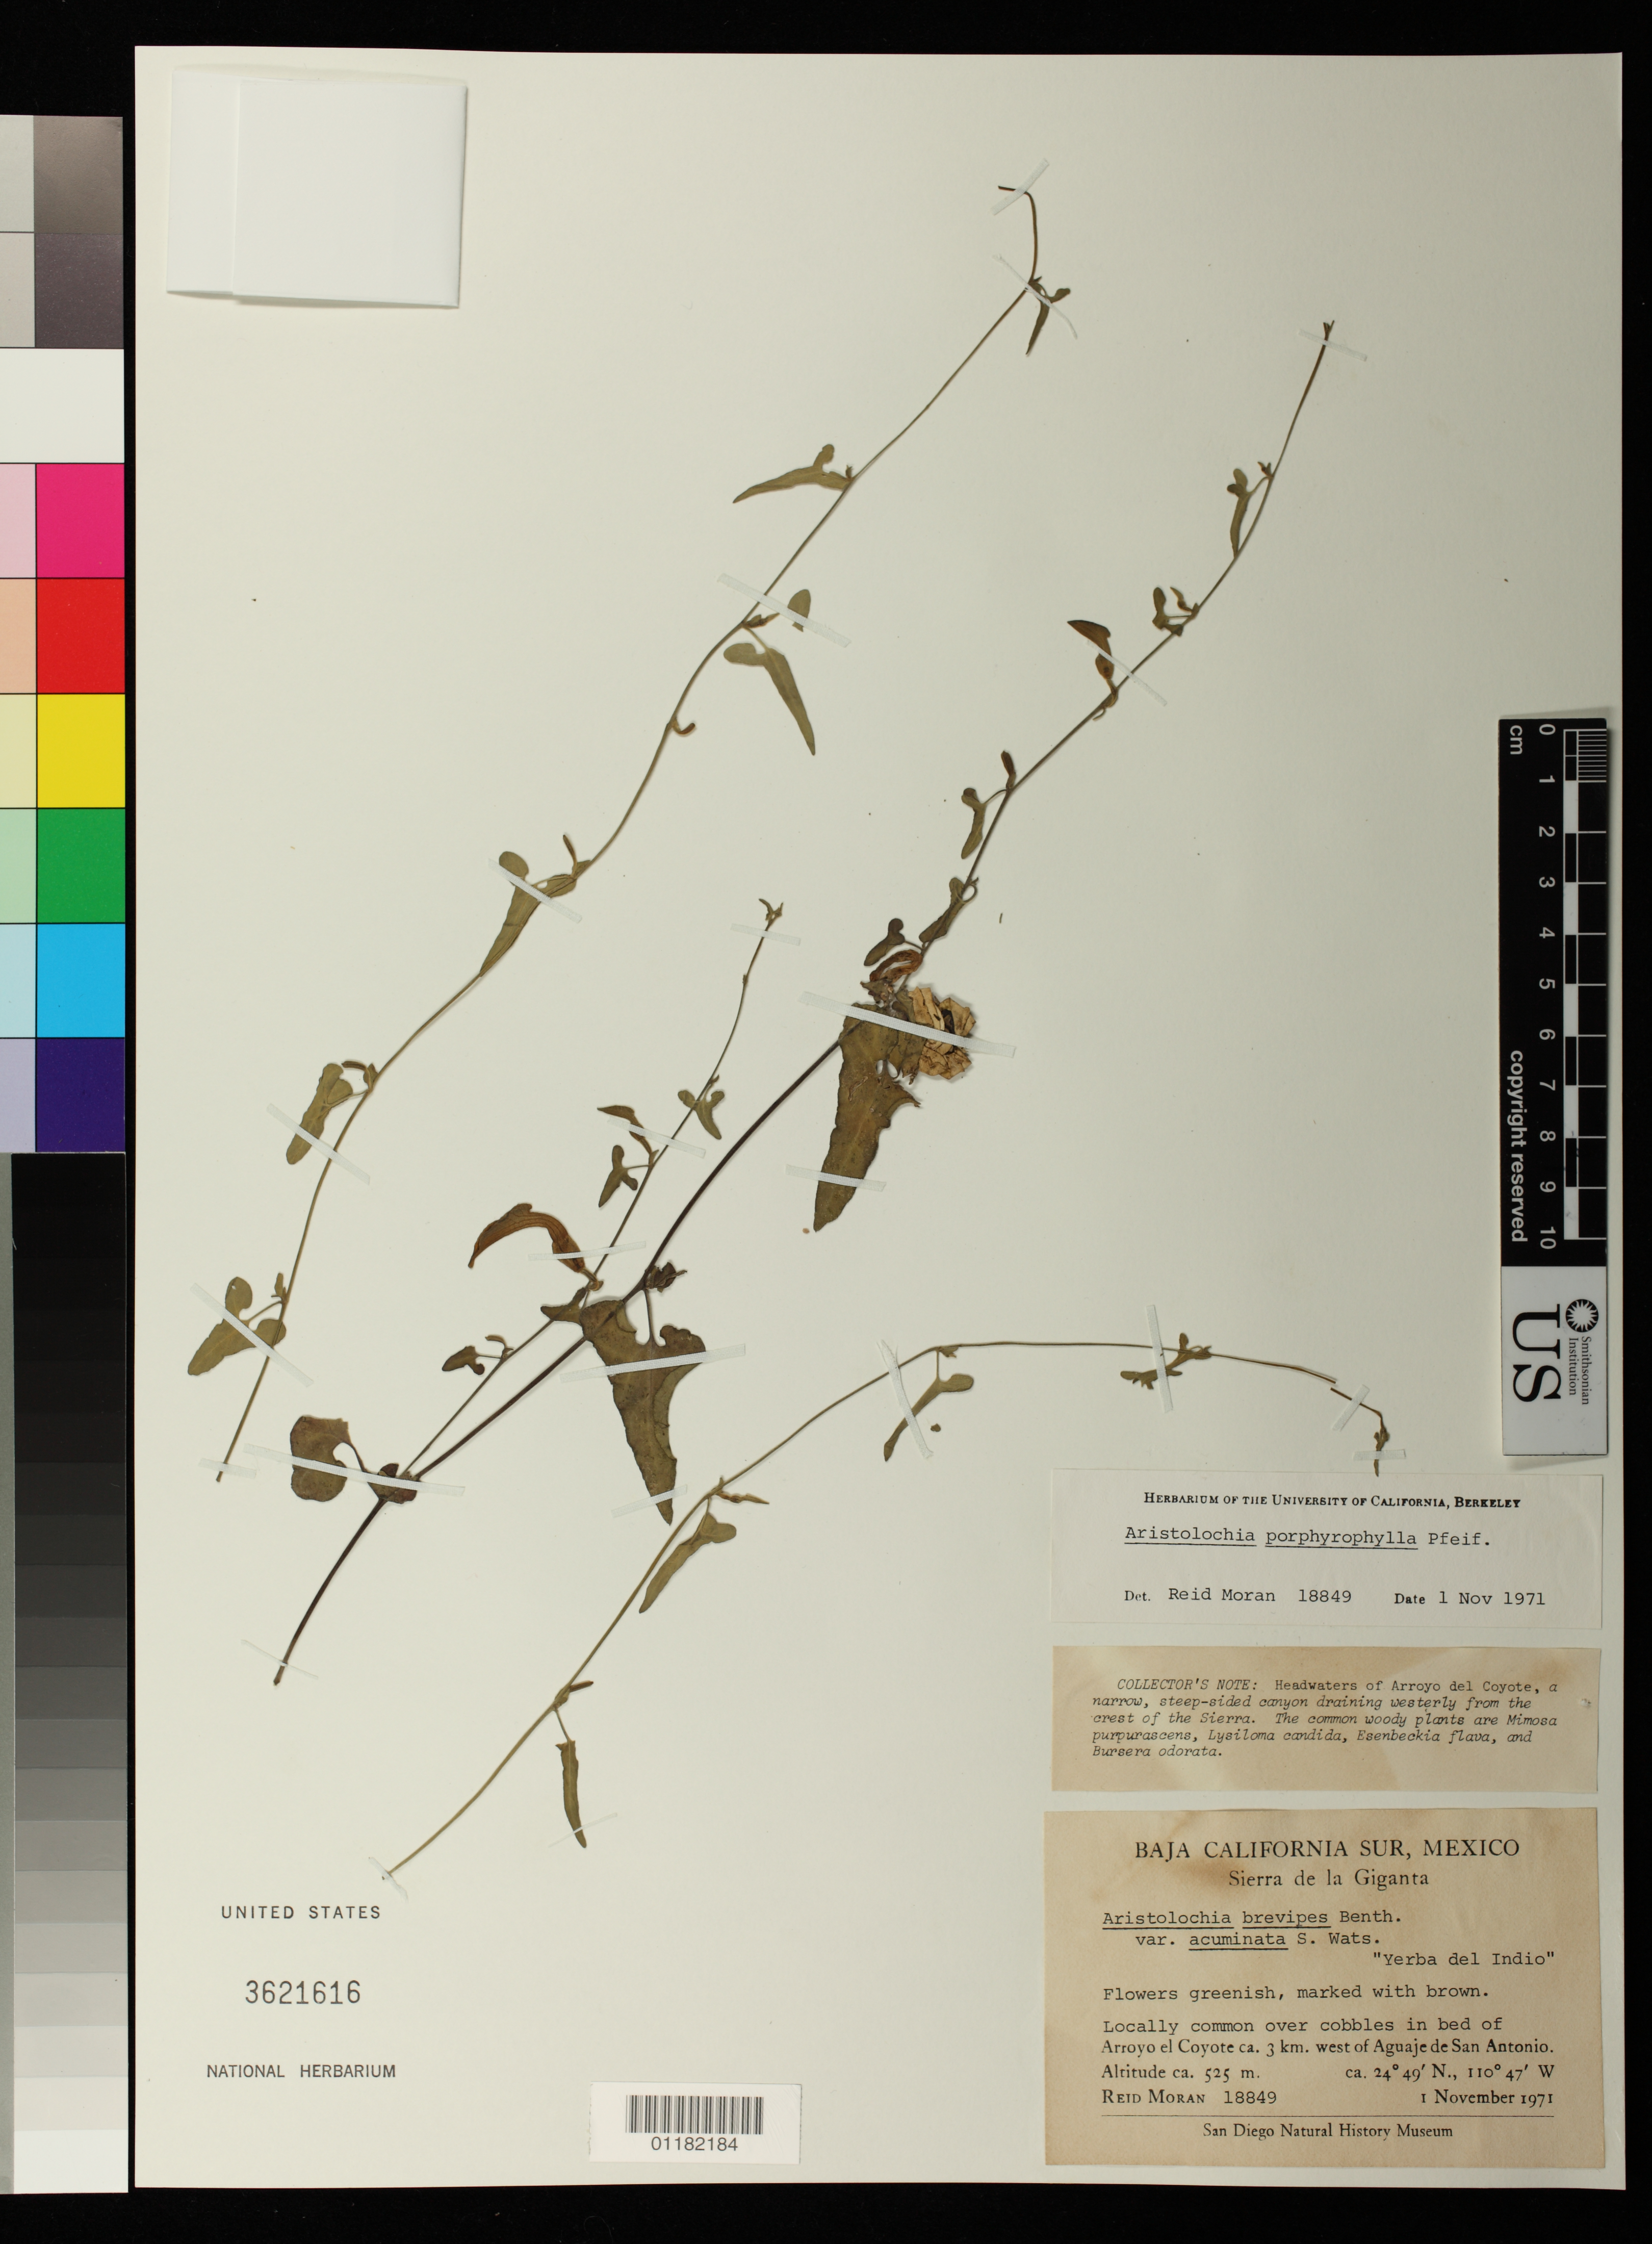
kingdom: Plantae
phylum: Tracheophyta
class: Magnoliopsida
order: Piperales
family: Aristolochiaceae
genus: Aristolochia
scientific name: Aristolochia watsonii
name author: Wooton & Standl.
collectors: R. V. Moran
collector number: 18849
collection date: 1971-11-01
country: Mexico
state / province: Baja California Sur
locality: Sierra de la Giganta Arroyo el Coyote ca. 3 km. west of Aguaje de San Antonio.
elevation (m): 525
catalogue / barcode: US 3621616